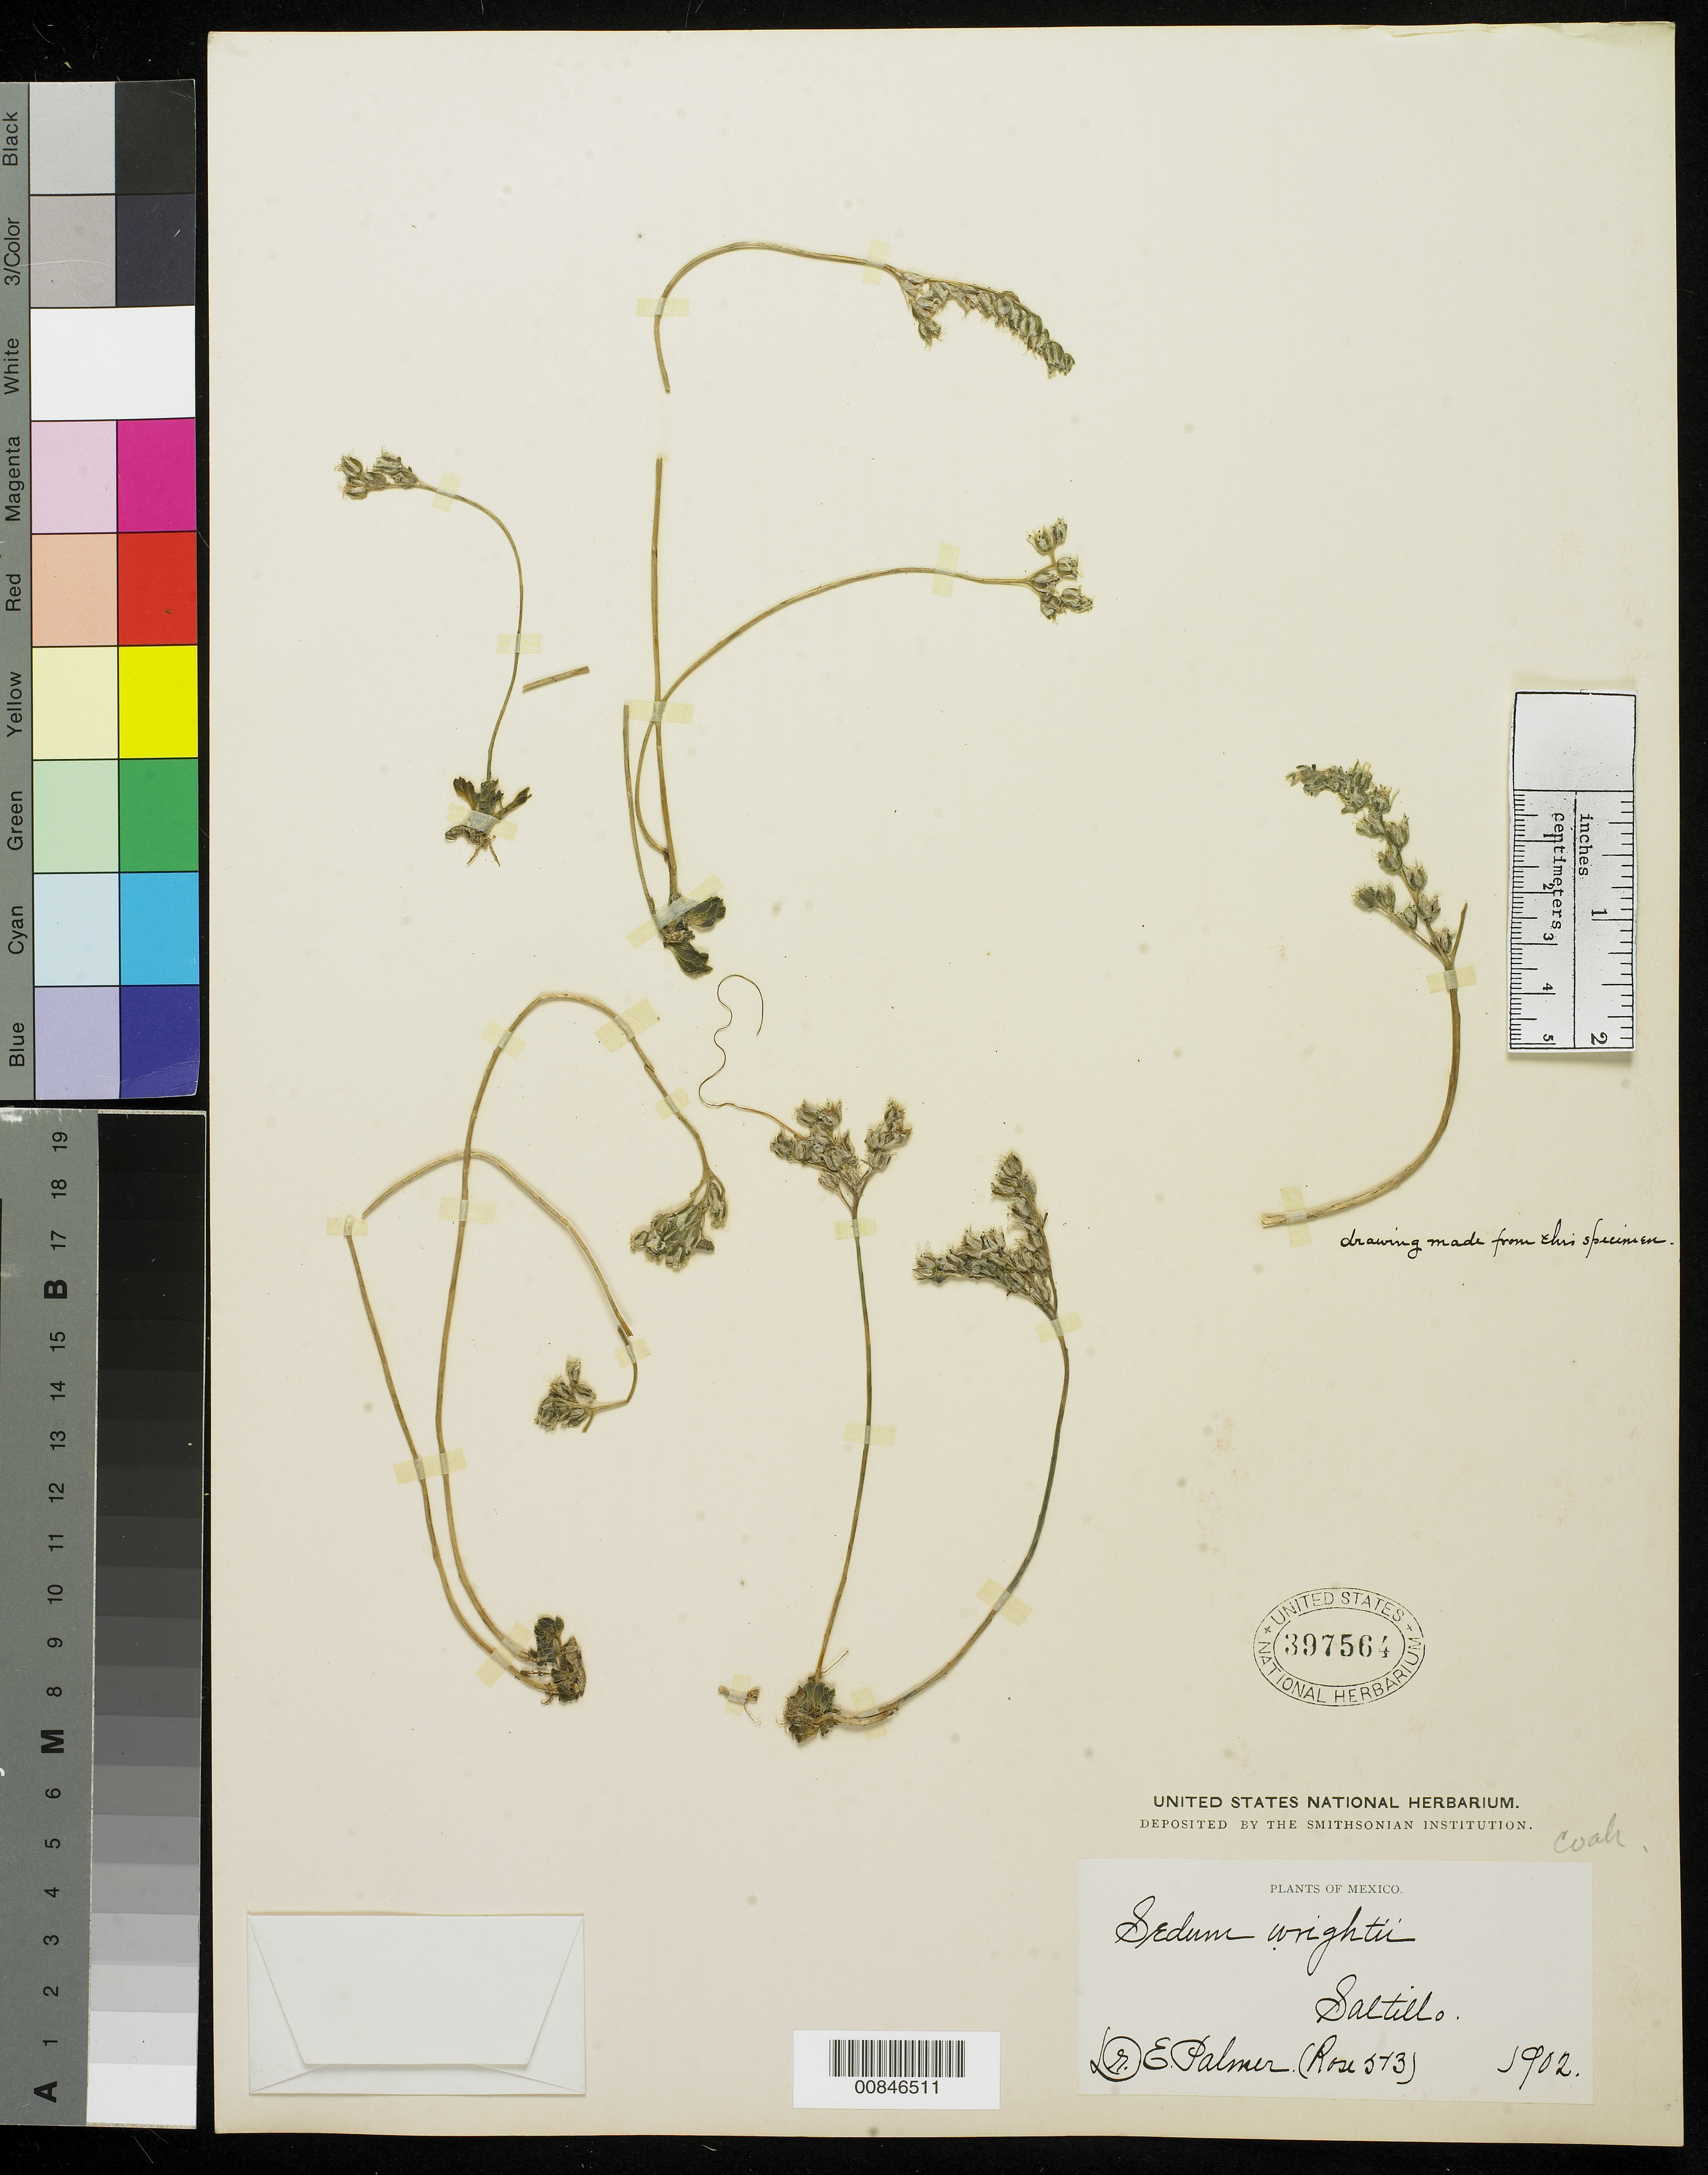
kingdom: Plantae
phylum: Tracheophyta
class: Magnoliopsida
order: Saxifragales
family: Crassulaceae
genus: Sedum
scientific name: Sedum wrightii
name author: A. Gray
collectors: E. Palmer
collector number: (Rose 573)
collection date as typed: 1902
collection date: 1902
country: Mexico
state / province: Coahuila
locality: Saltillo, Coahuila.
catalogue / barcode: US 397564